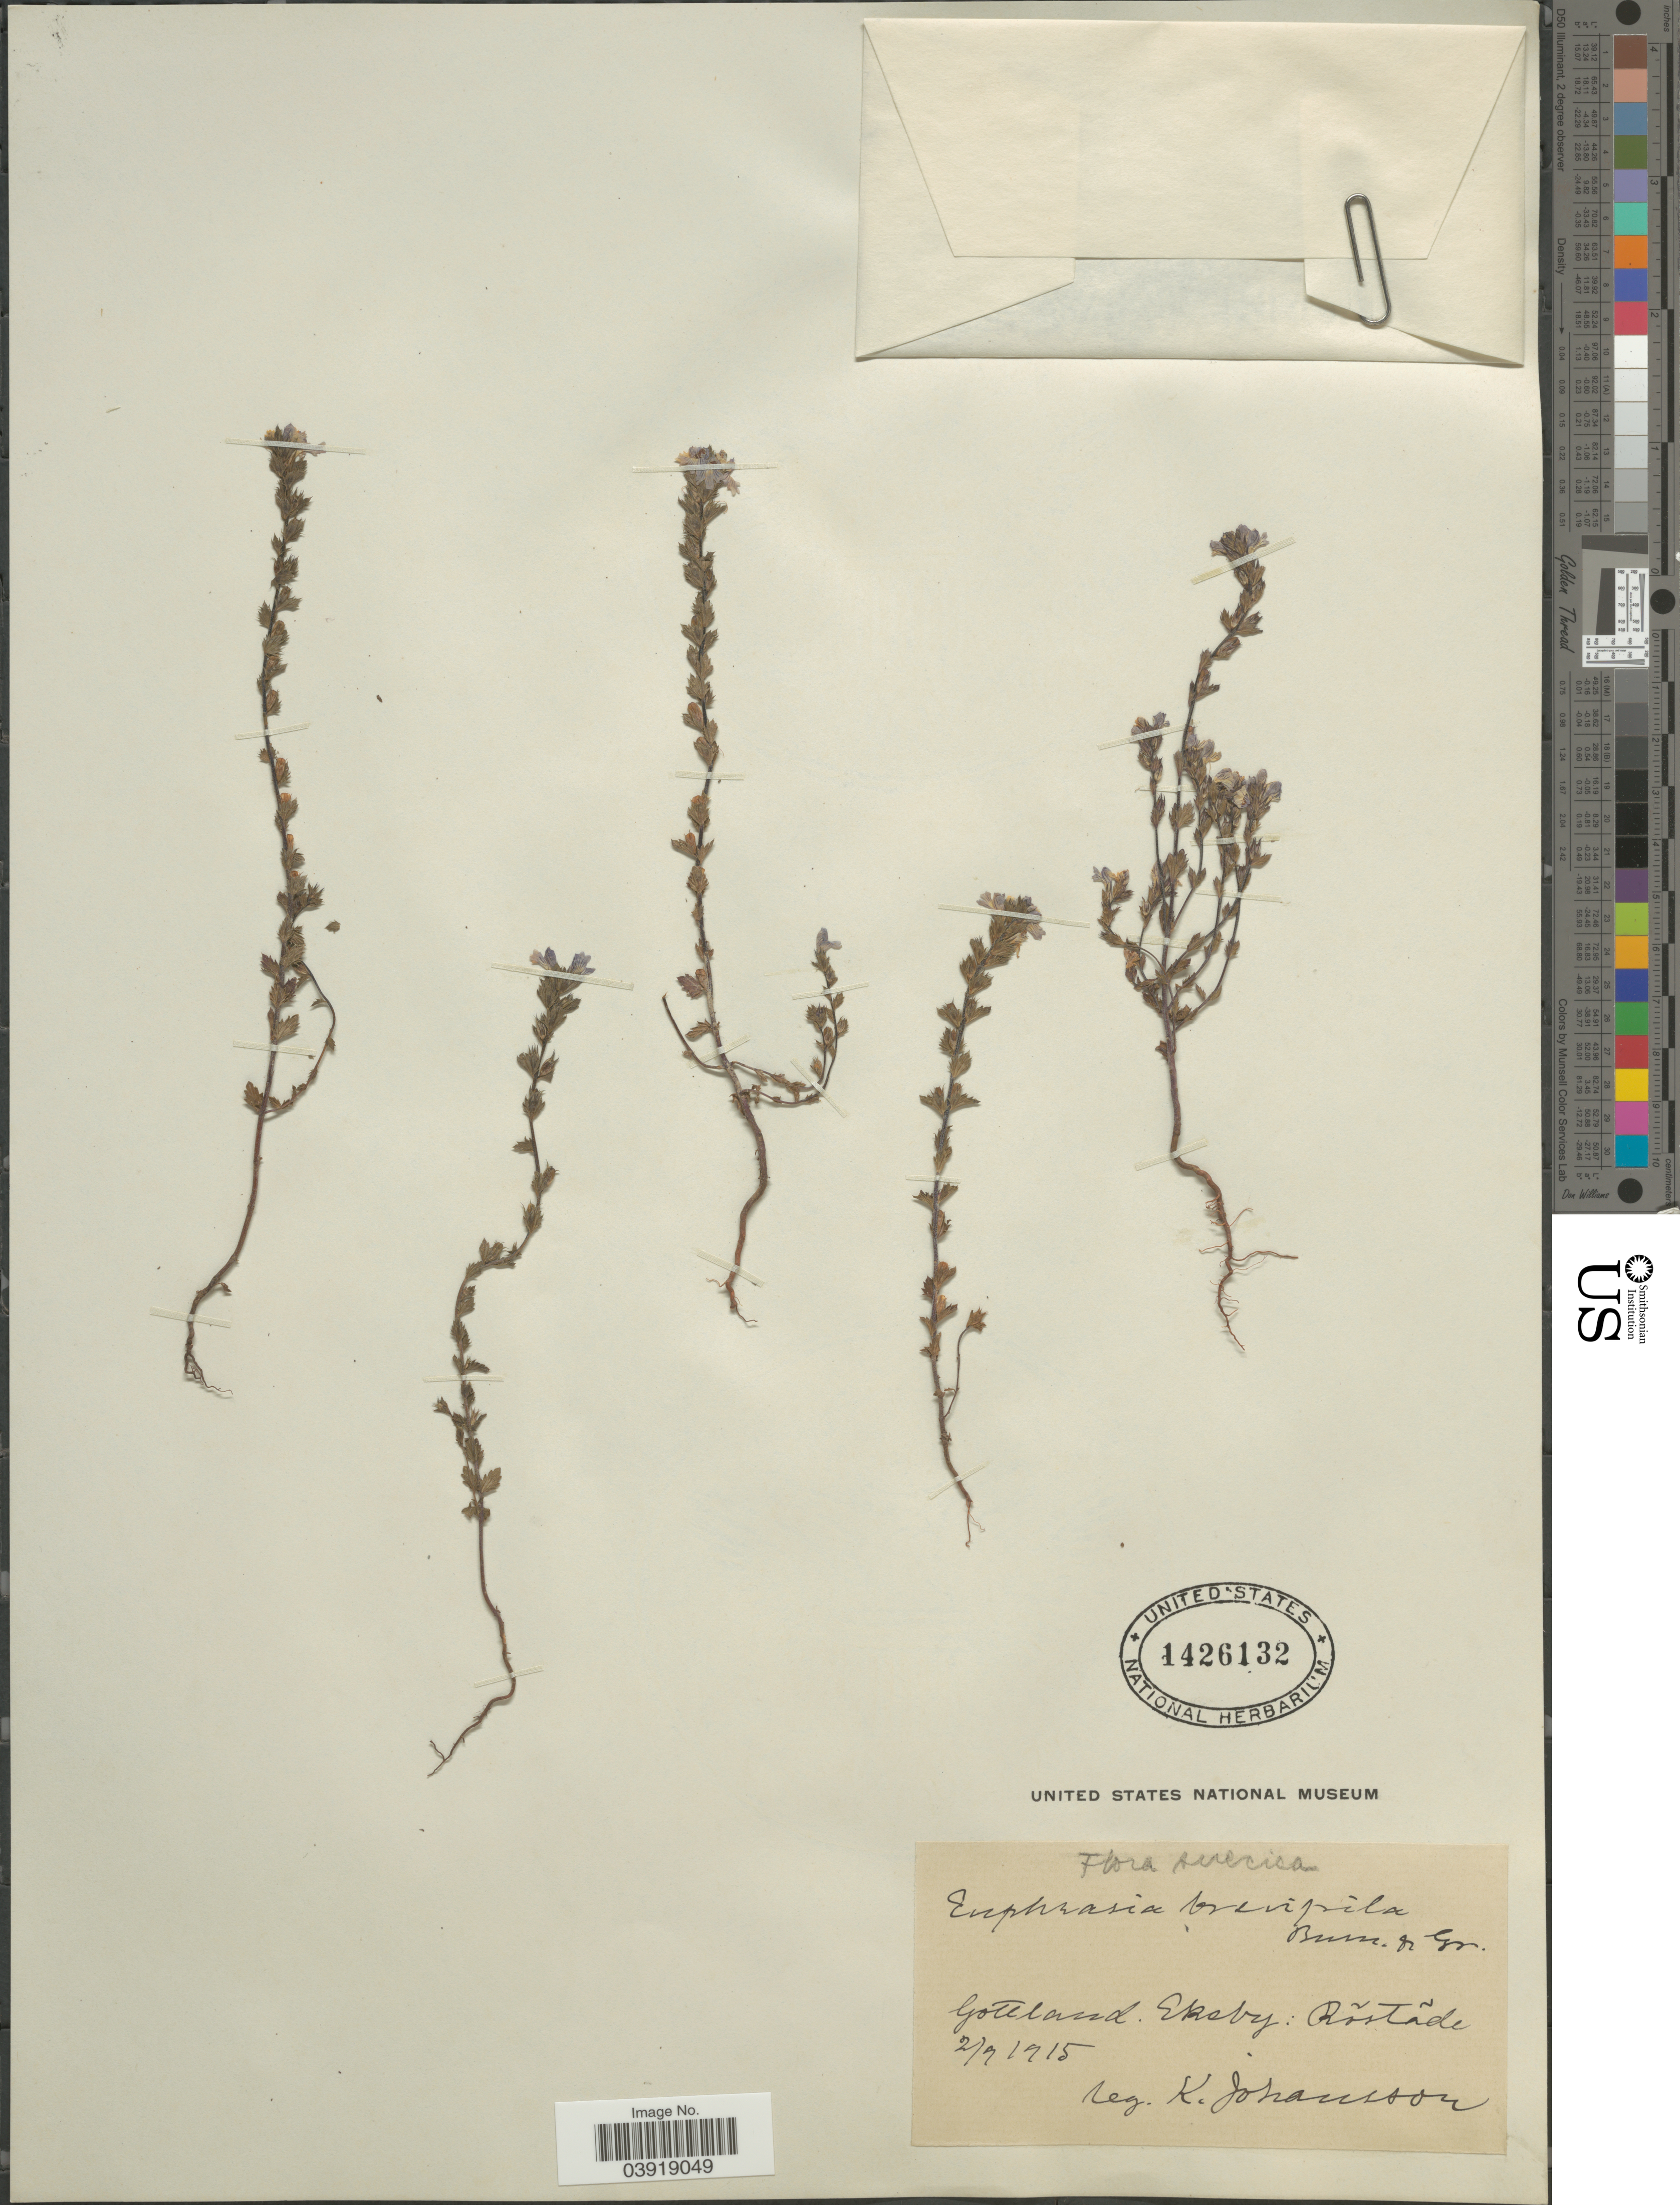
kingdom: Plantae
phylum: Tracheophyta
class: Magnoliopsida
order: Lamiales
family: Orobanchaceae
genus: Euphrasia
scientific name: Euphrasia brevipila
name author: Burn. & Gremli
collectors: K. Johansson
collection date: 1915-09-02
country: Sweden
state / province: Gotland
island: Gotland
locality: Suecica. Gottland. Eksby: Rõstãde.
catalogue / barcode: US 1426132